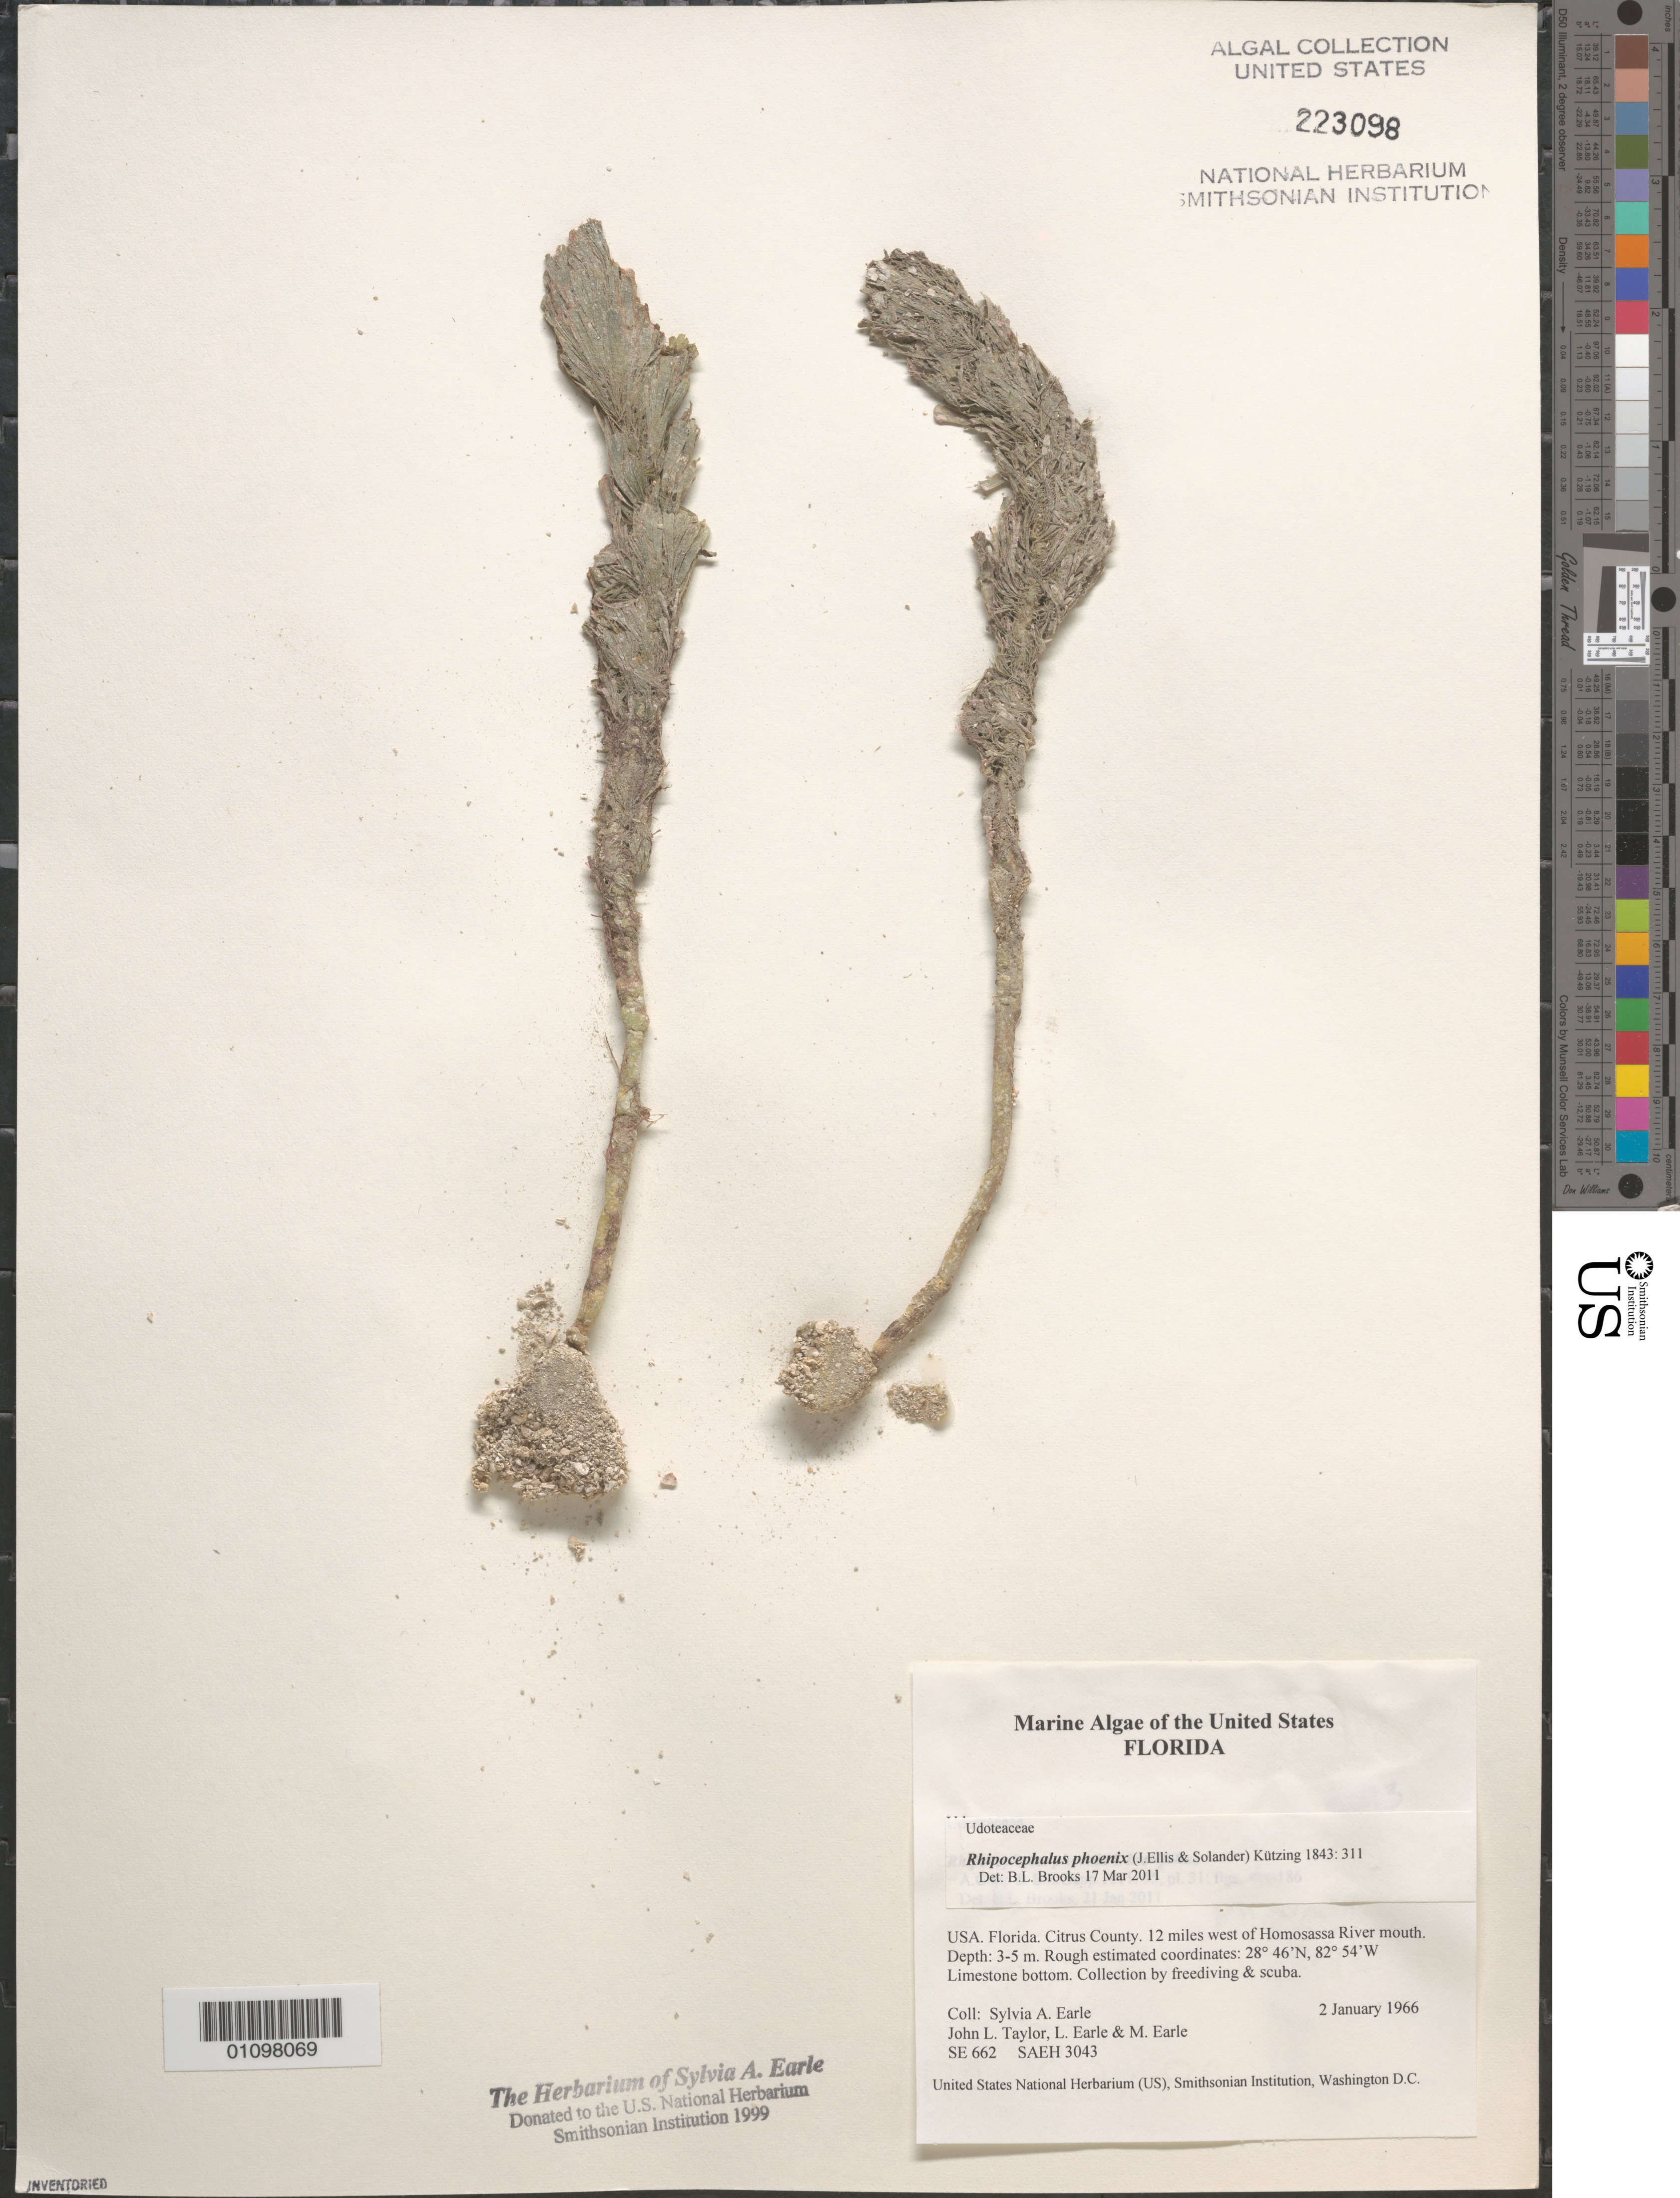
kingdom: Plantae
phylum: Chlorophyta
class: Ulvophyceae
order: Bryopsidales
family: Udoteaceae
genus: Rhipocephalus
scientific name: Rhipocephalus phoenix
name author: (J. Ellis & Sol.) Kütz.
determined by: Brooks, B. L., (BOT), Smithsonian Institution - National Museum of Natural History (UNITED STATES)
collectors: S. A. Earle, J. L. Taylor, L. Earle & M. Earle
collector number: SE 662 & SAEH 3043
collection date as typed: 02 Jan 1966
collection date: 1966-01-02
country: United States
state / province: Florida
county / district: Citrus County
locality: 12 miles west of Homosassa River mouth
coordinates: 28 46'N, 82 54'W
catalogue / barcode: US 223098